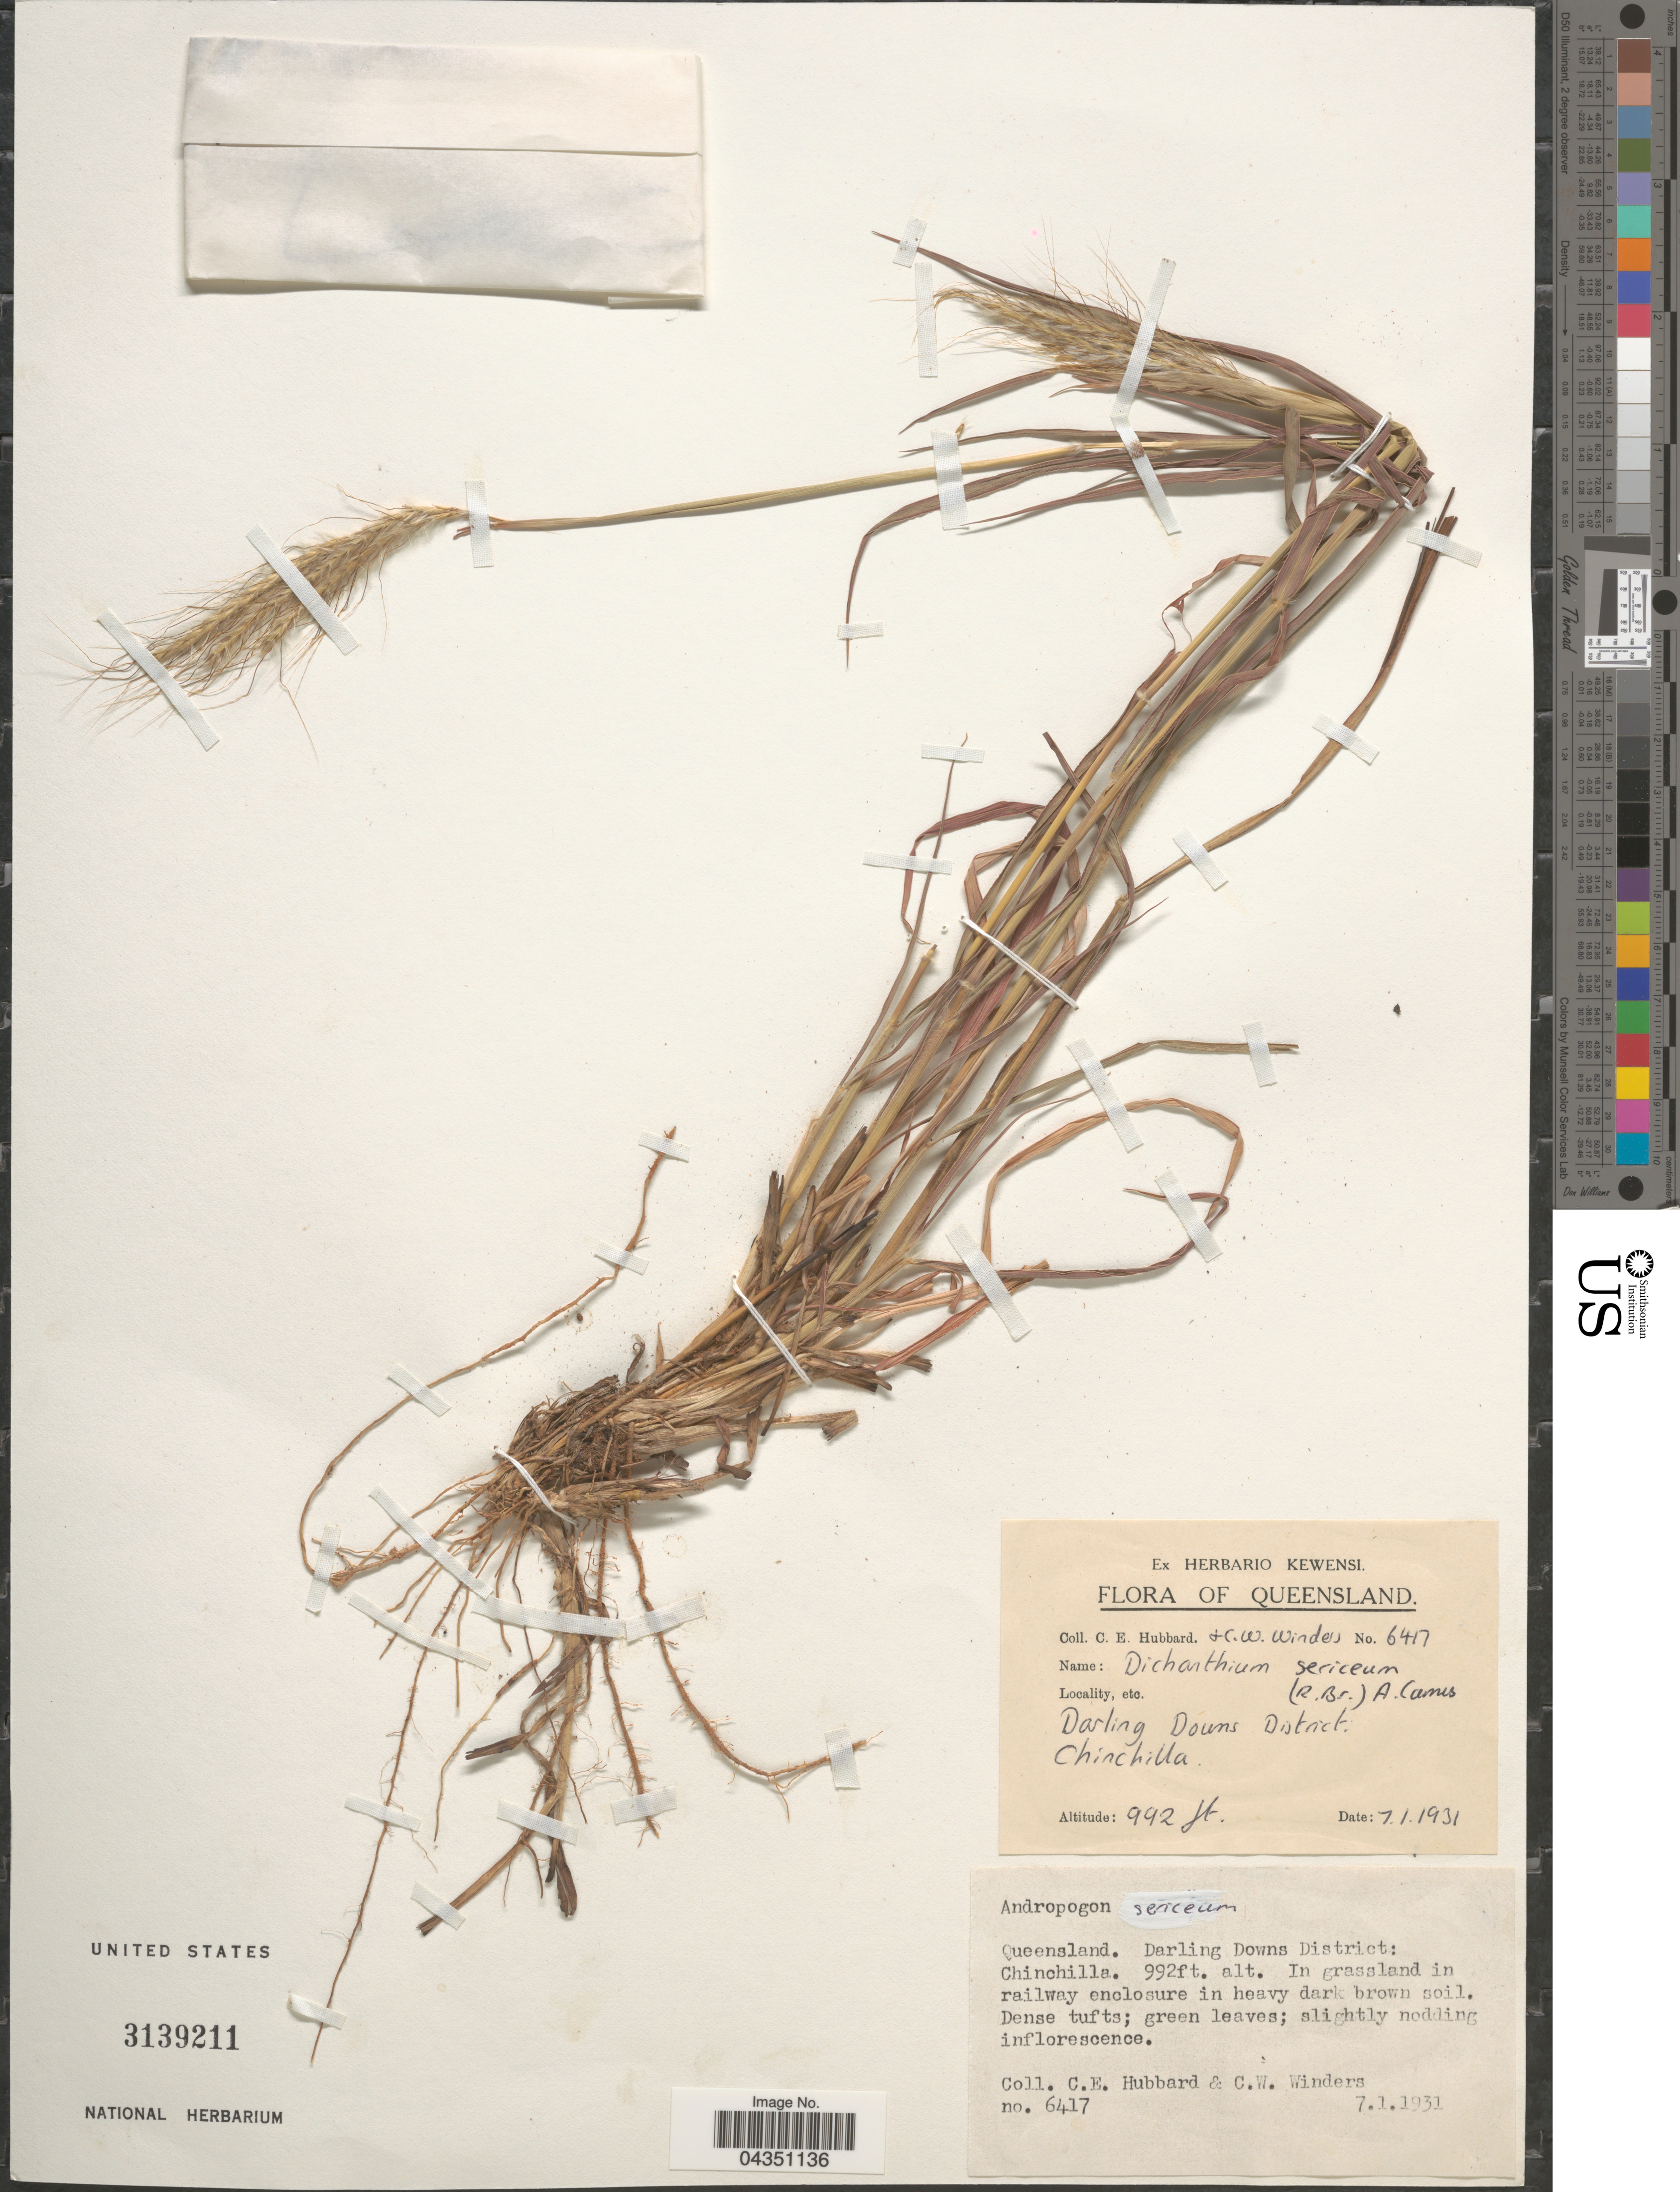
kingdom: Plantae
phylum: Tracheophyta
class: Liliopsida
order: Poales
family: Poaceae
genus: Dichanthium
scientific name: Dichanthium sericeum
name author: (R. Br.) A. Camus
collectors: C. E. Hubbard & C. Winders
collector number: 6417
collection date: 1931-01-07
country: Australia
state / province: Queensland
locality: Darling Downs District: Chinchilla.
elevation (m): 302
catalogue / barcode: US 3139211